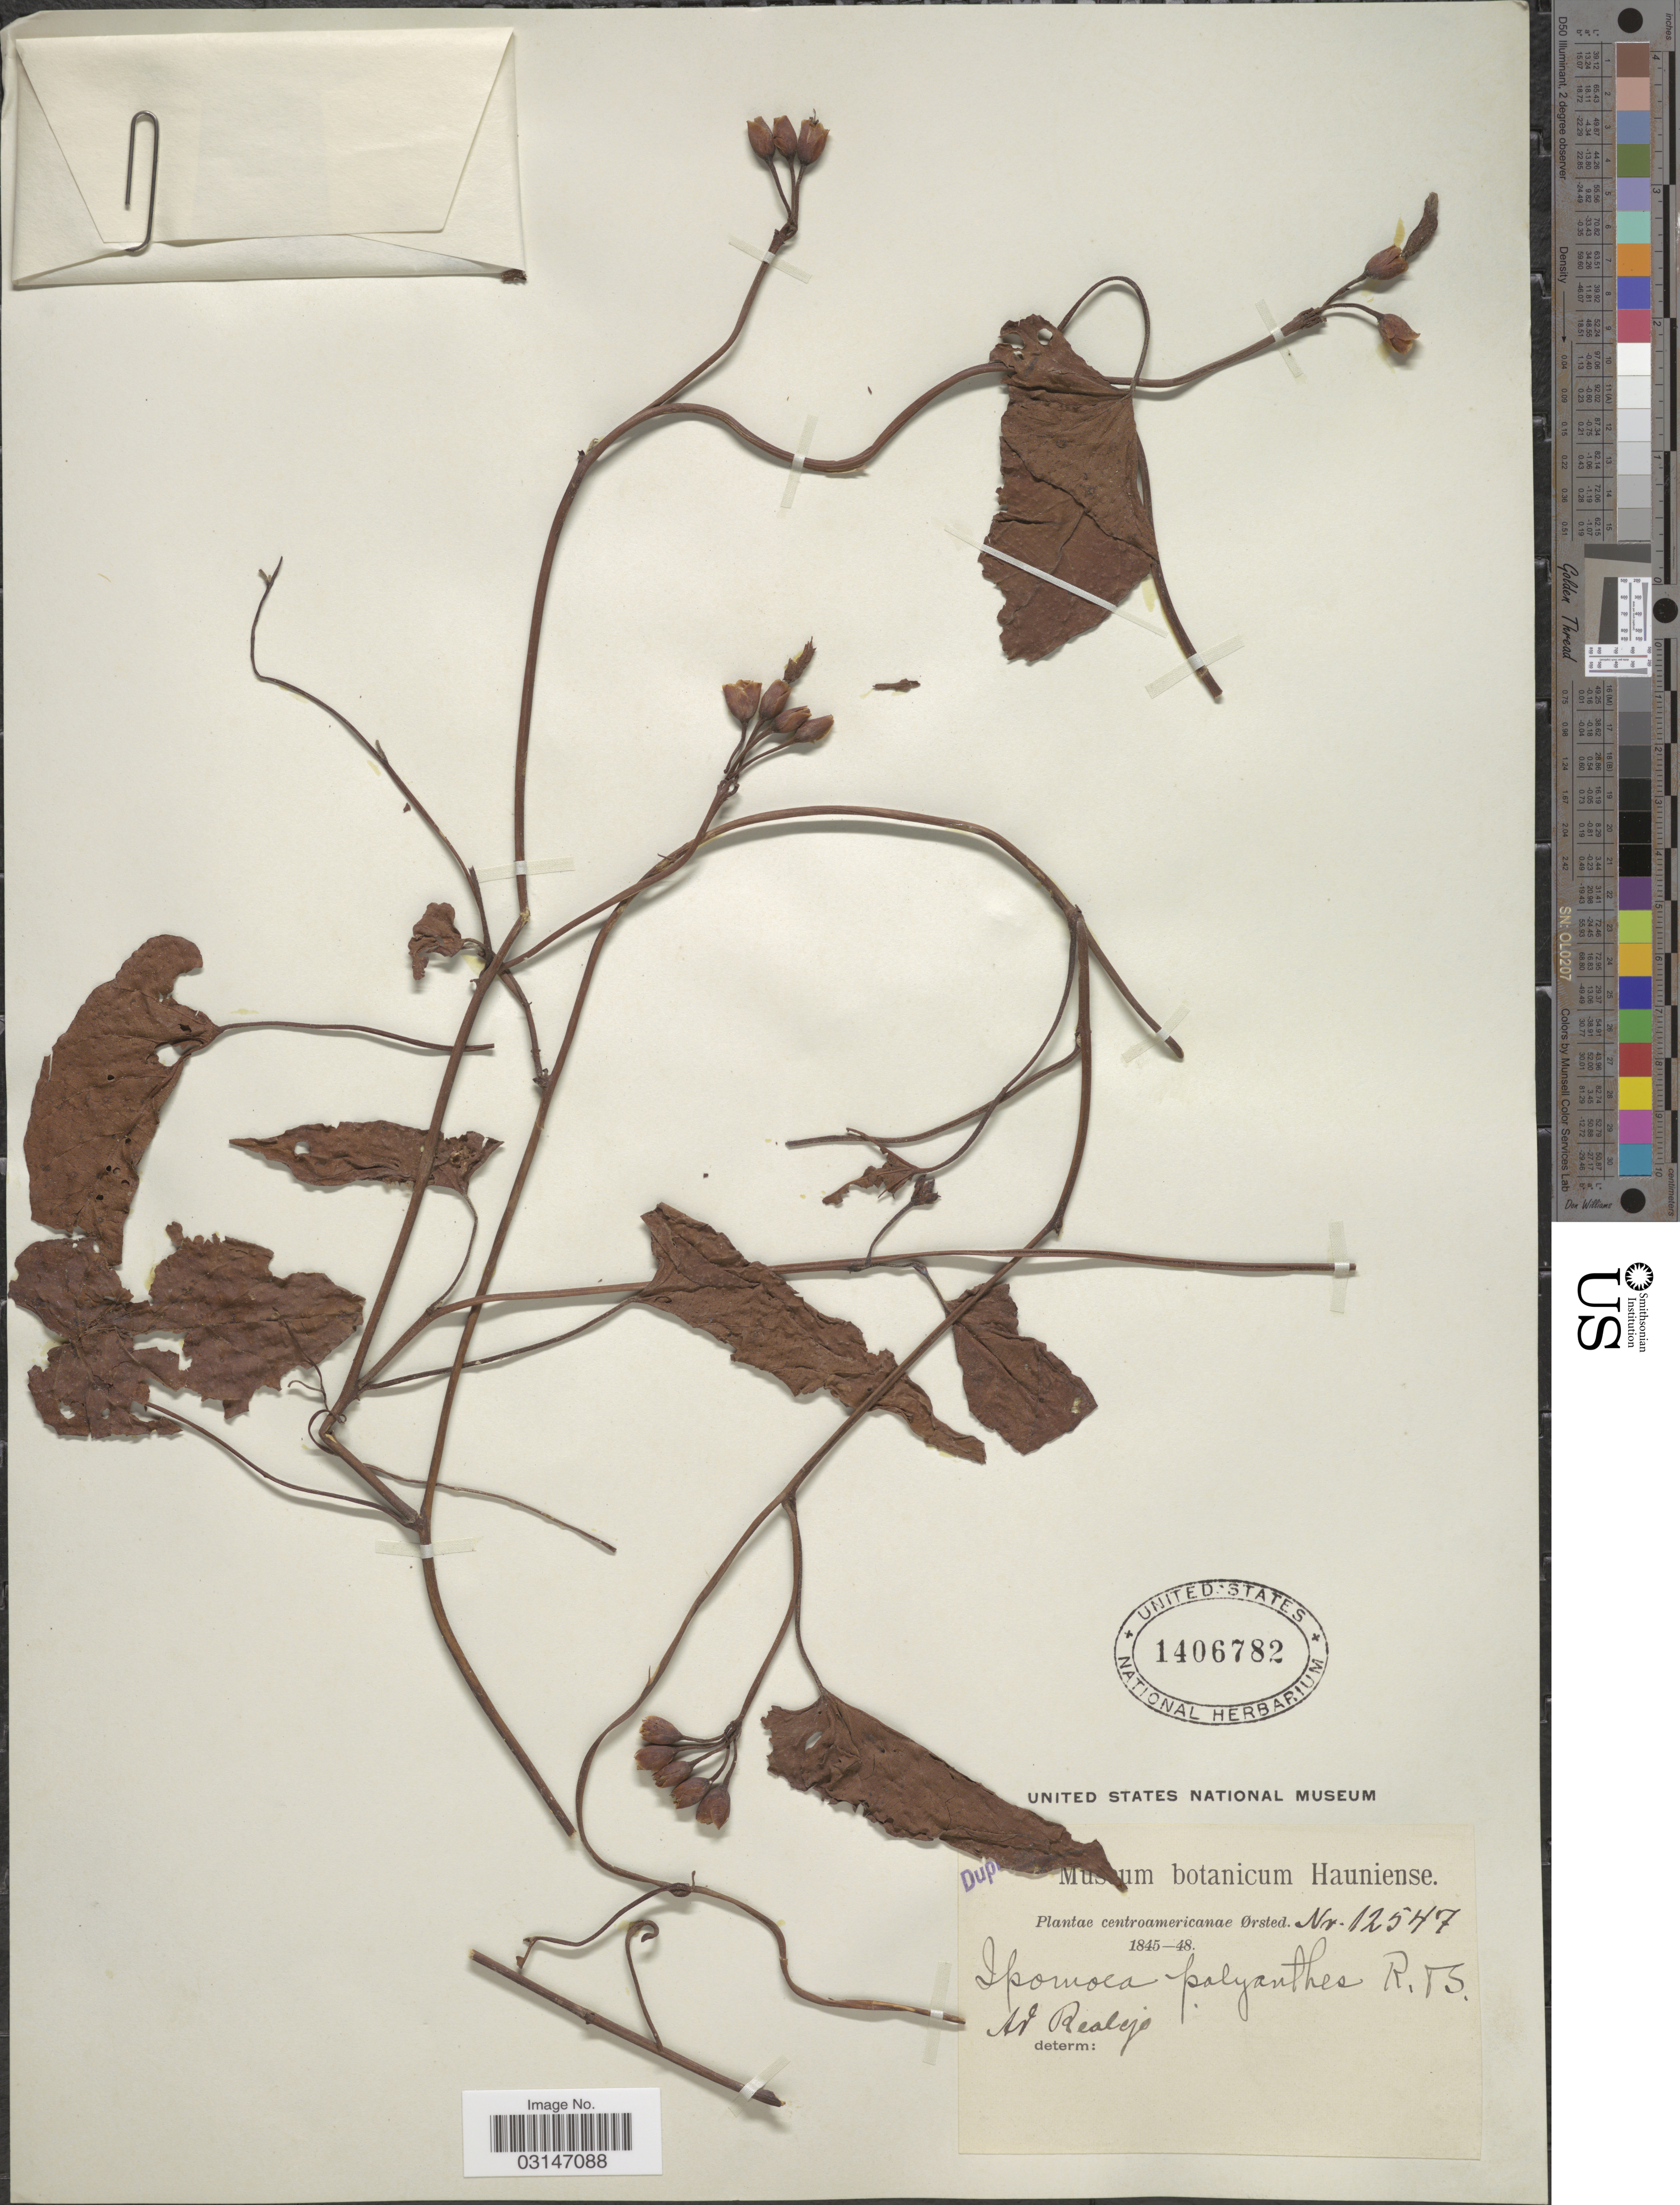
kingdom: Plantae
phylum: Tracheophyta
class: Magnoliopsida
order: Solanales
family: Convolvulaceae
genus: Camonea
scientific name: Camonea umbellata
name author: (L.) A. R. Simões & Staples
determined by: Strong, Mark T., (BOT), Smithsonian Institution - National Museum of Natural History (UNITED STATES)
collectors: Ørsted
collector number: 12547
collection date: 1845/1848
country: Nicaragua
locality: Centroamericanae, Ad Realejo.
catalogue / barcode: US 1406782